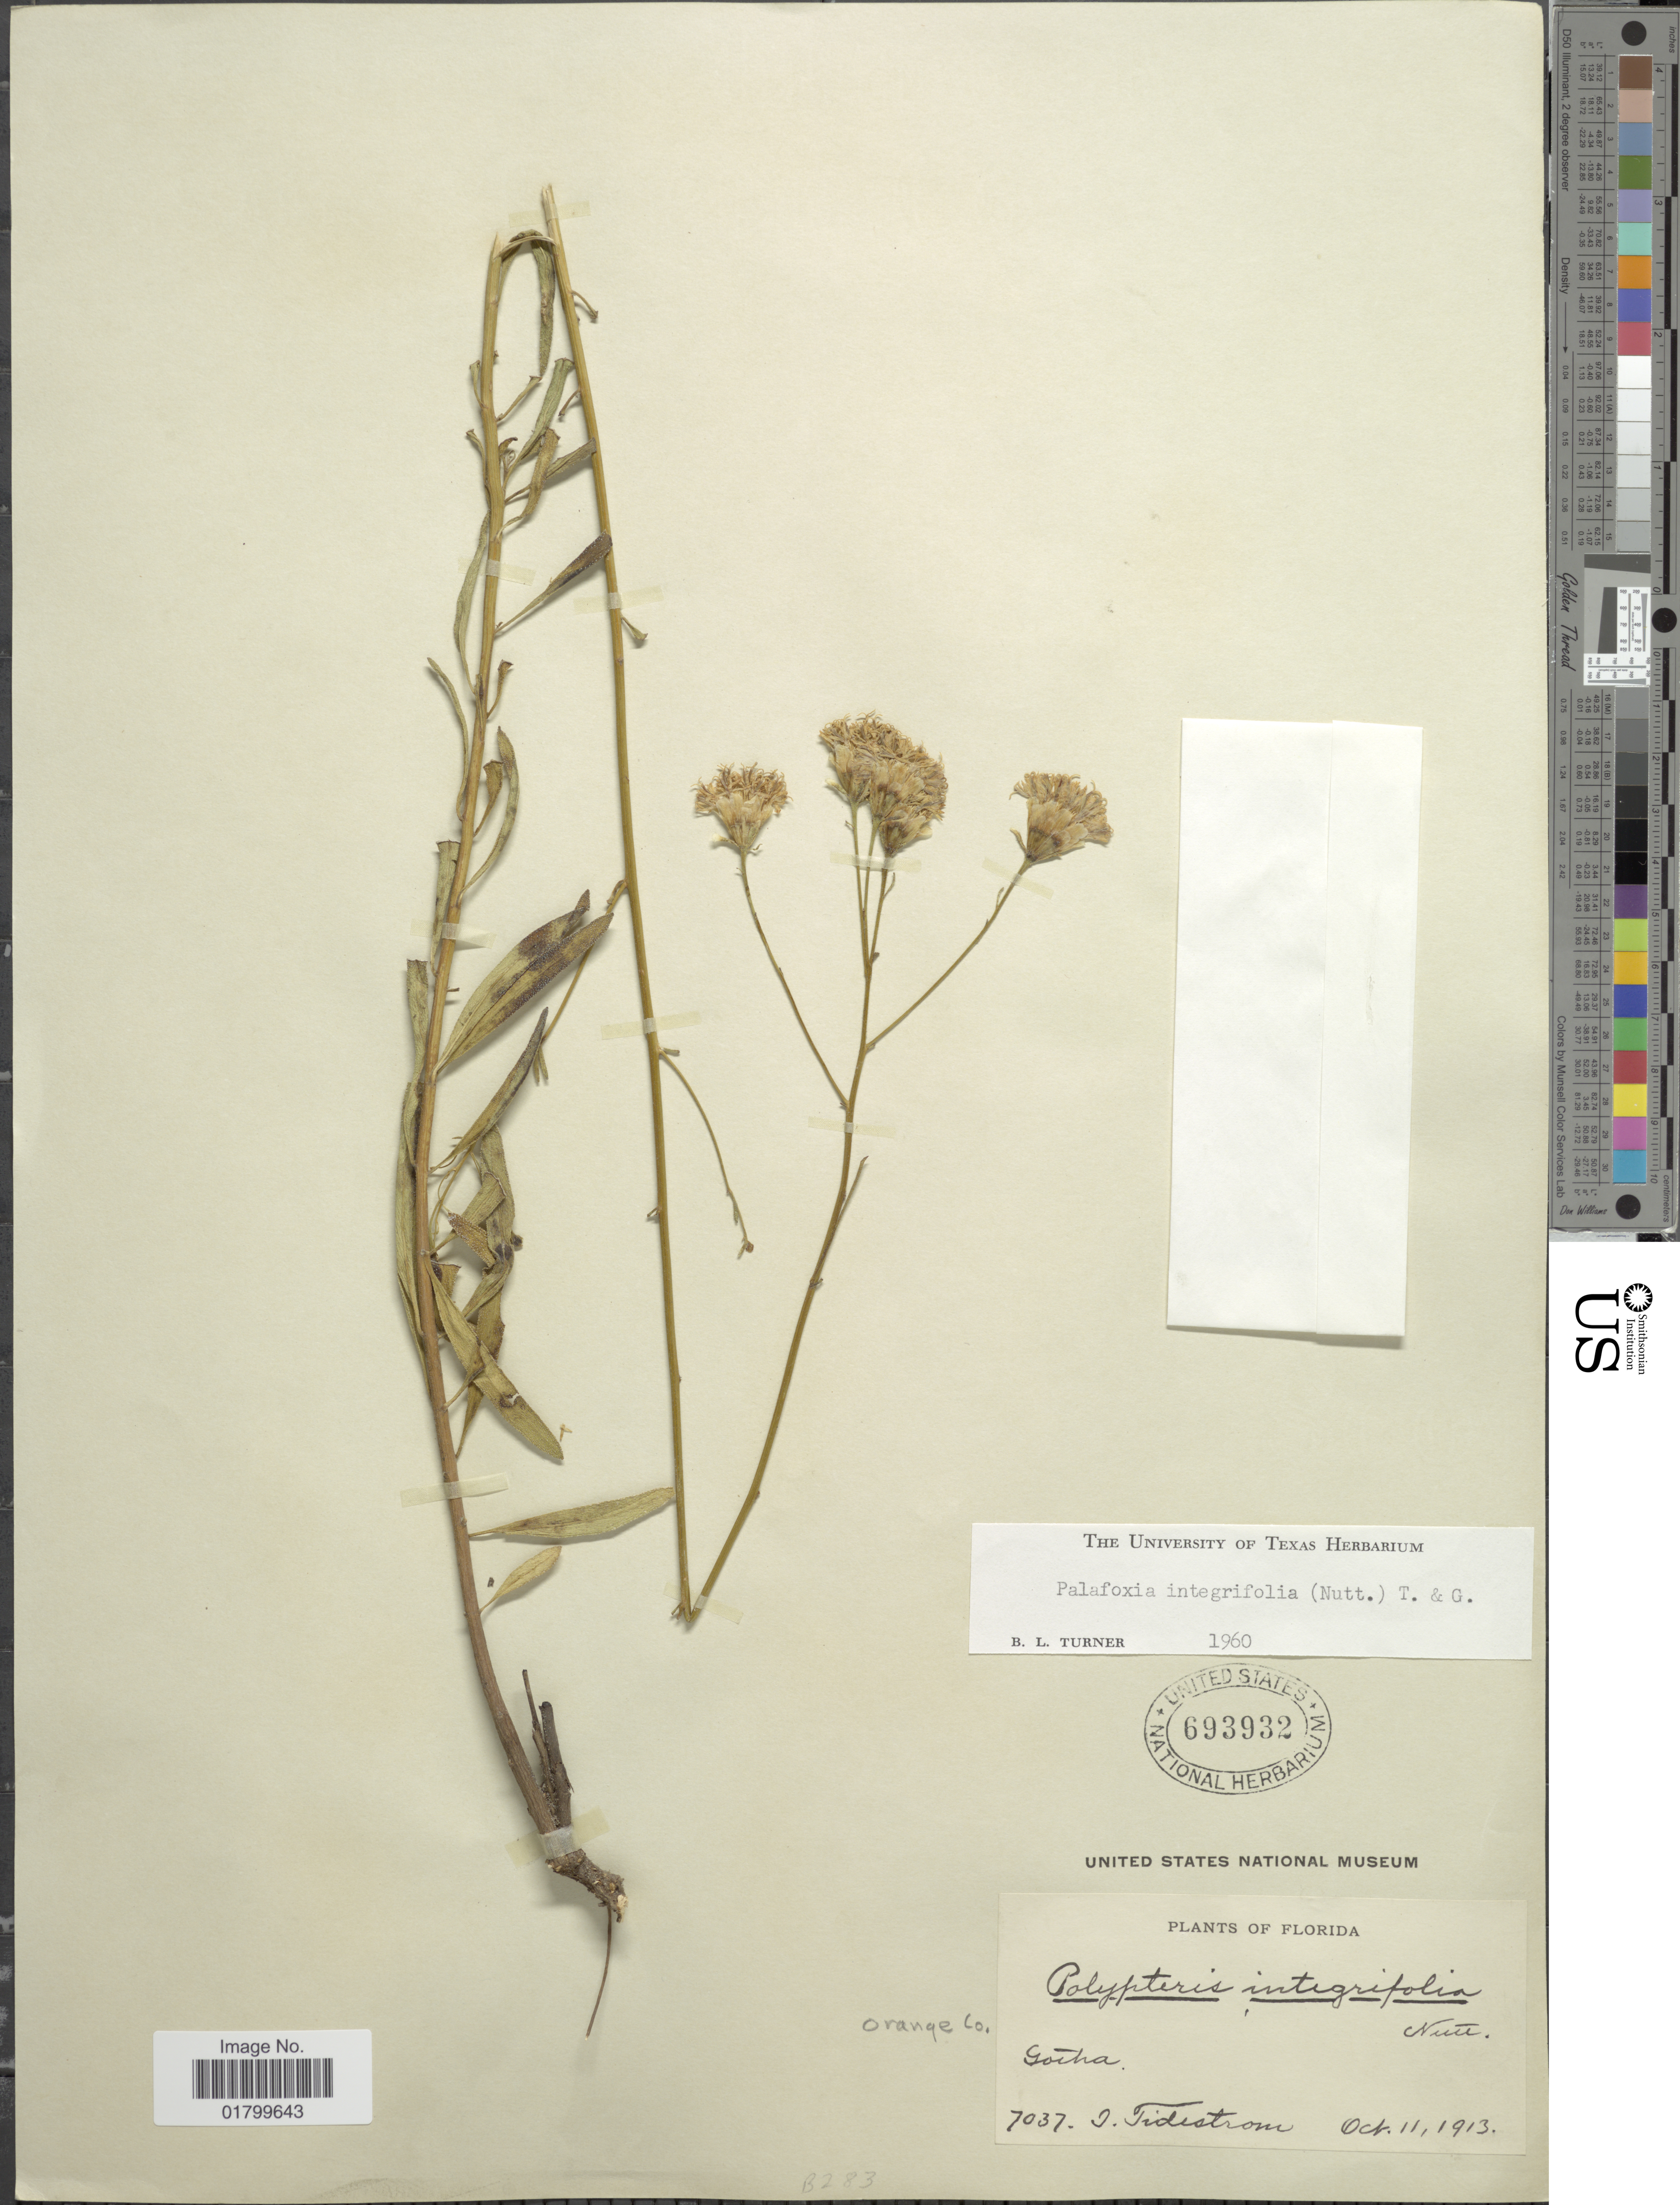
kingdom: Plantae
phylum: Tracheophyta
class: Magnoliopsida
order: Asterales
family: Asteraceae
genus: Palafoxia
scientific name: Palafoxia integrifolia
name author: (Nutt.) Torr. & A. Gray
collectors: I. F. Tidestrom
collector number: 7037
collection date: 1913-10-11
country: United States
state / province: Florida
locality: Gocha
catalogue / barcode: US 693932